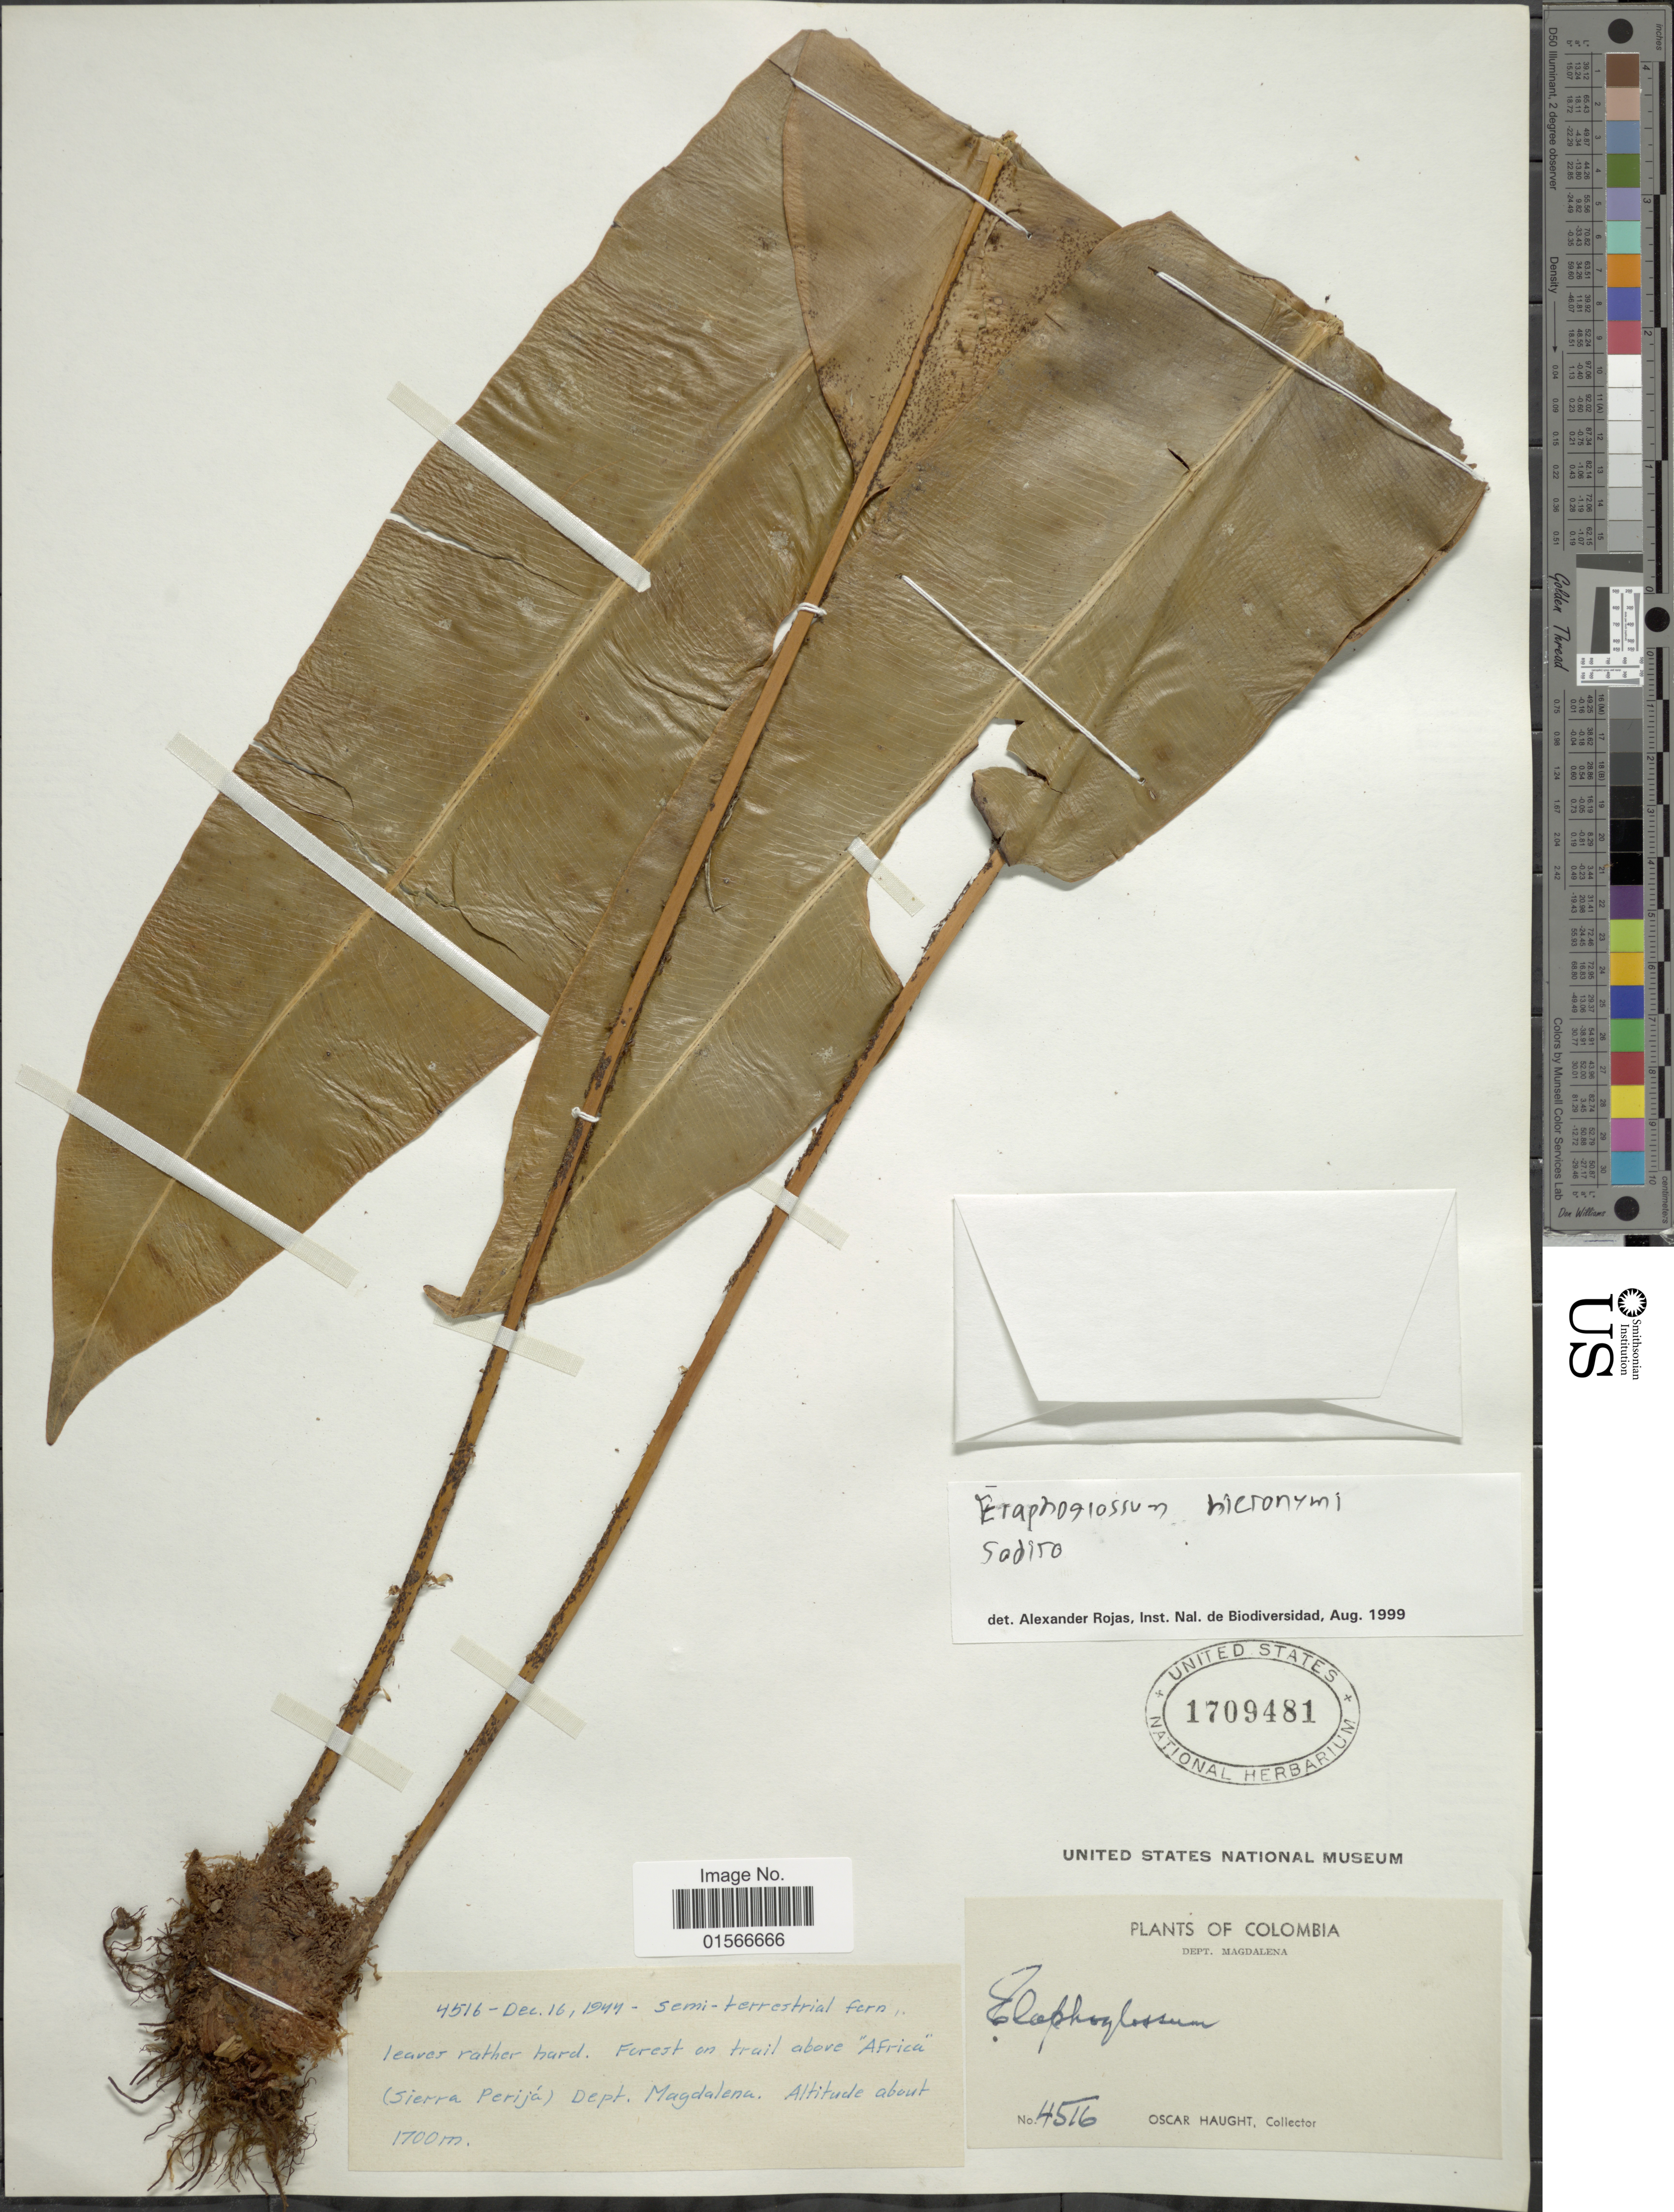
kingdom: Plantae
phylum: Tracheophyta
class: Polypodiopsida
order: Polypodiales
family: Dryopteridaceae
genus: Elaphoglossum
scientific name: Elaphoglossum hieronymi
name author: (Sodiro) C. Chr.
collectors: O. L. Haught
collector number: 4516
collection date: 1944-12-16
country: Colombia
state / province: Magdalena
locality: Dept. Magdalena, Forest on trail above 'Afrida' (Sierra Perija)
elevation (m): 1700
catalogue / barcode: US 1709481